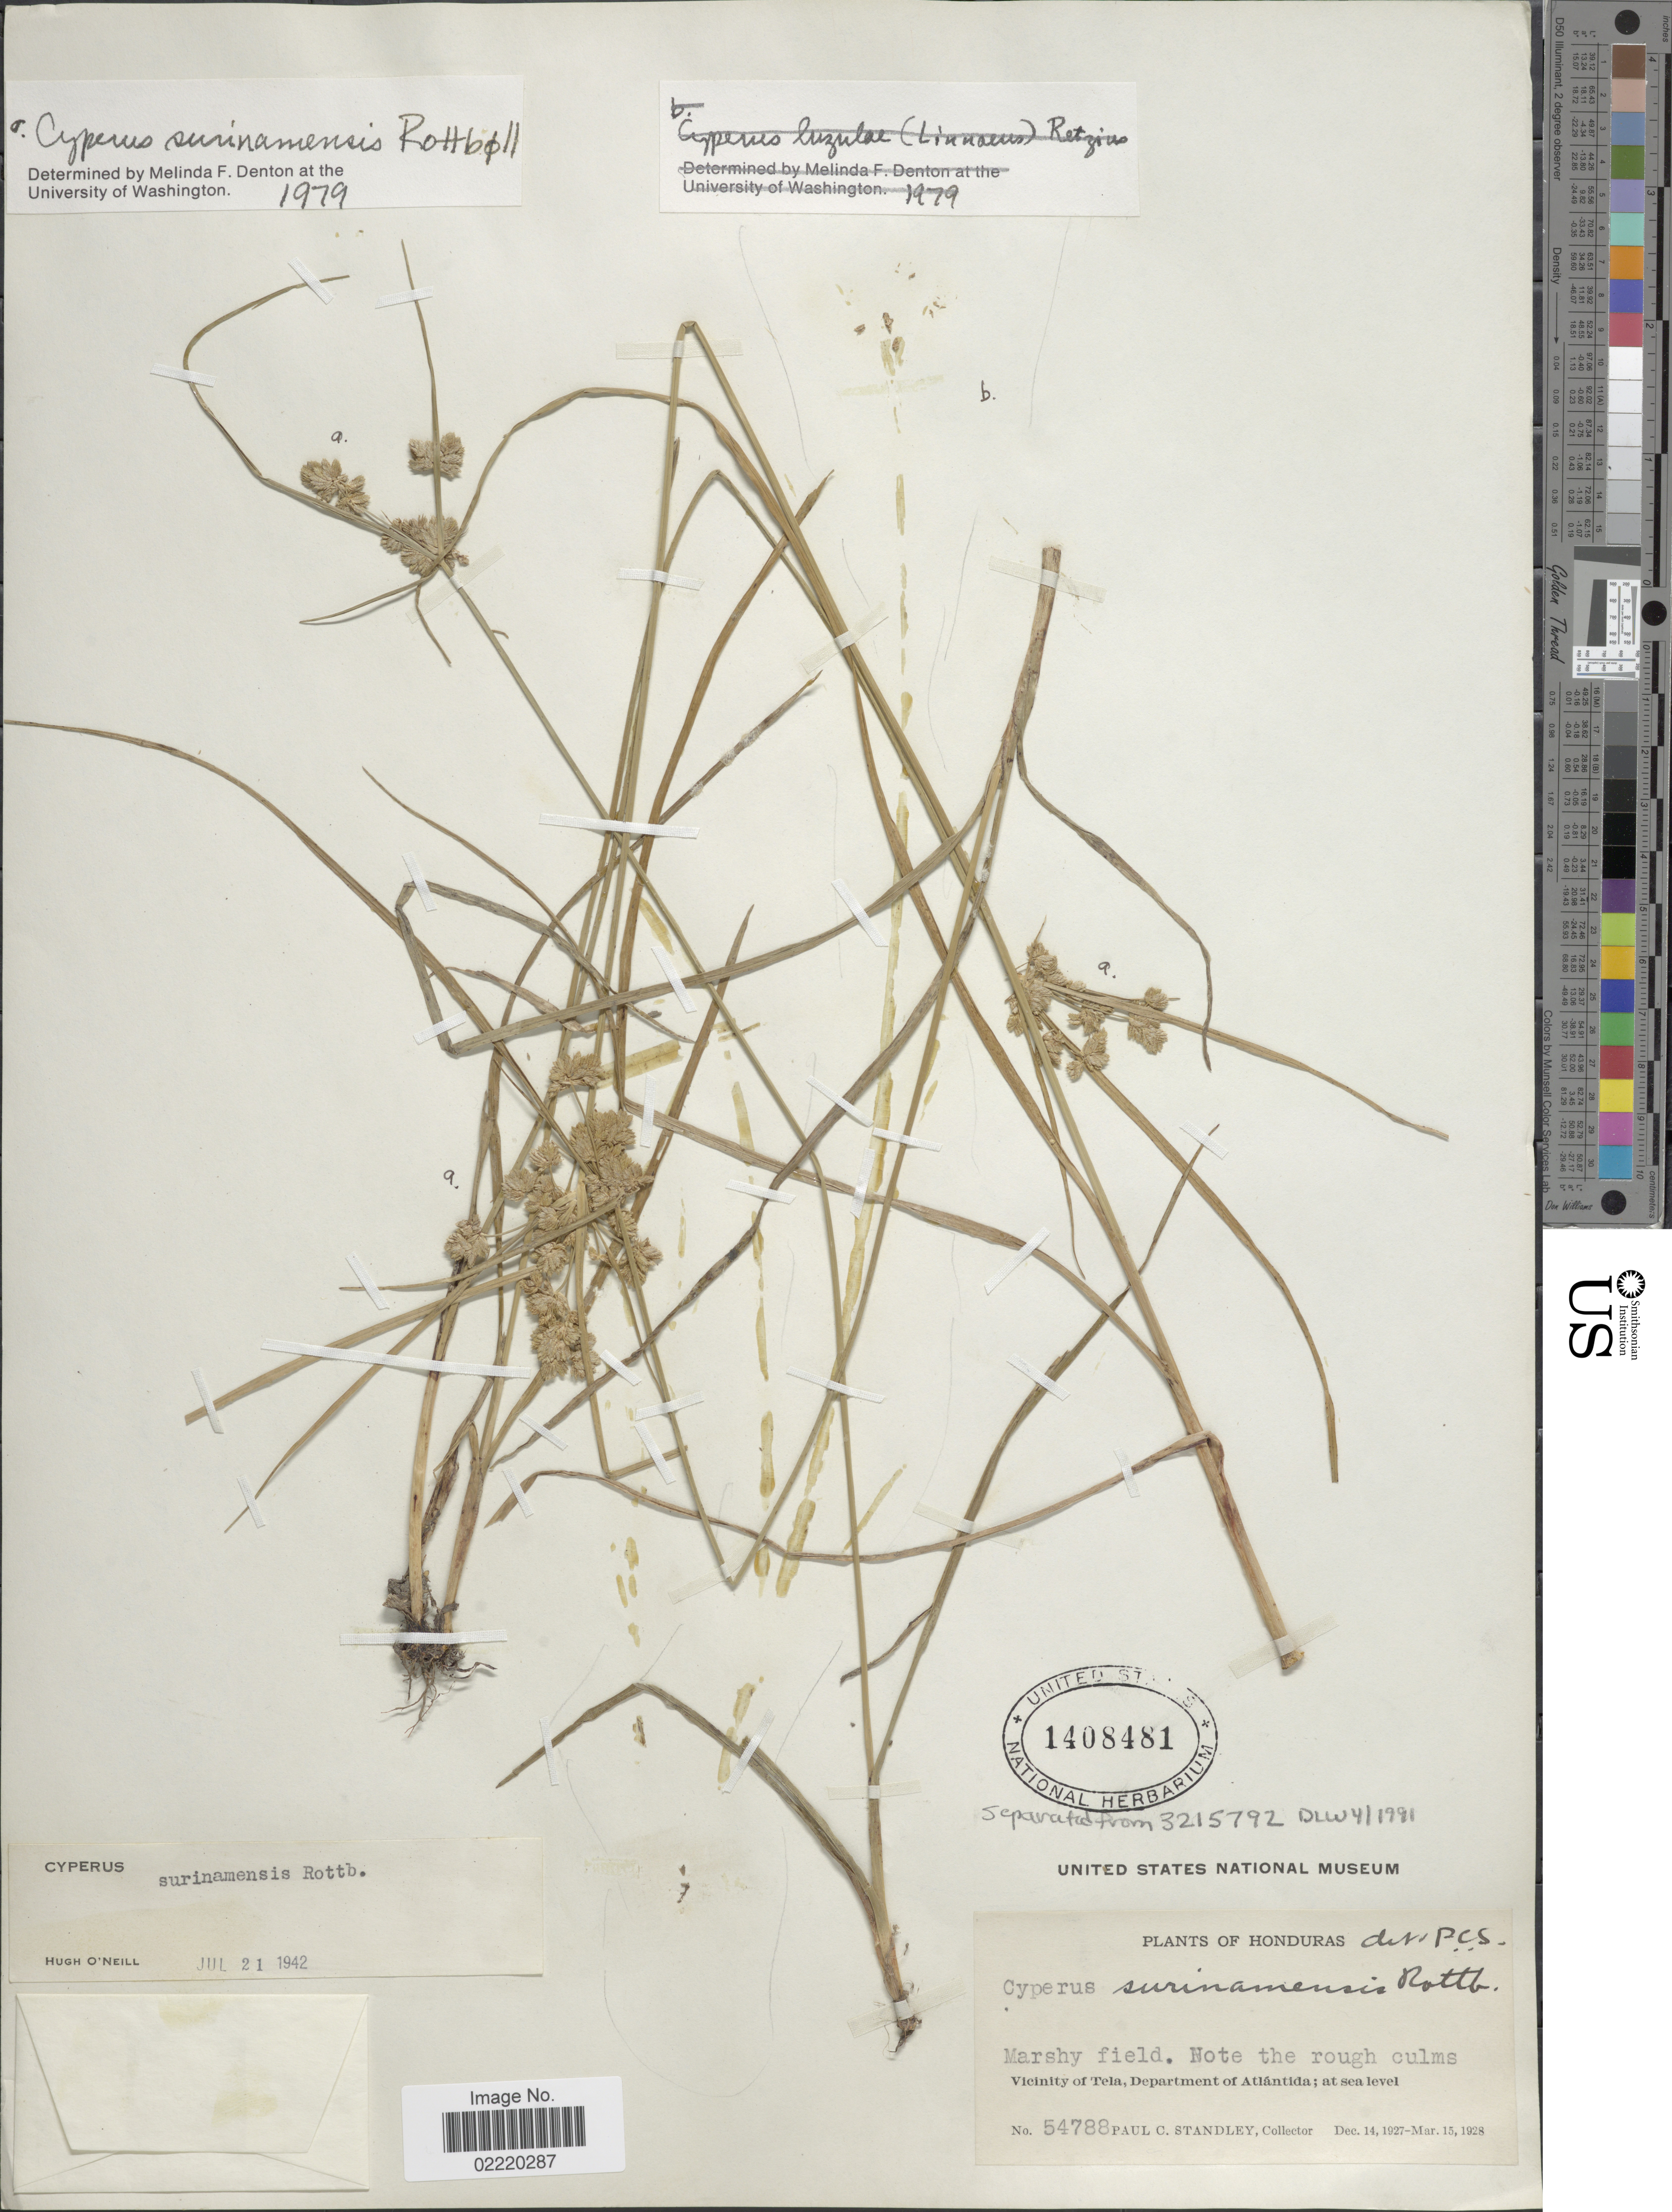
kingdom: Plantae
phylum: Tracheophyta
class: Liliopsida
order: Poales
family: Cyperaceae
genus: Cyperus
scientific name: Cyperus surinamensis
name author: Rottb.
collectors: P. C. Standley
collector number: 54788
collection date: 1927-12-14/1928-03-15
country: Honduras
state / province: Atlántida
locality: Marshy field, Vicinity of Tela.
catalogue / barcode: US 1408481